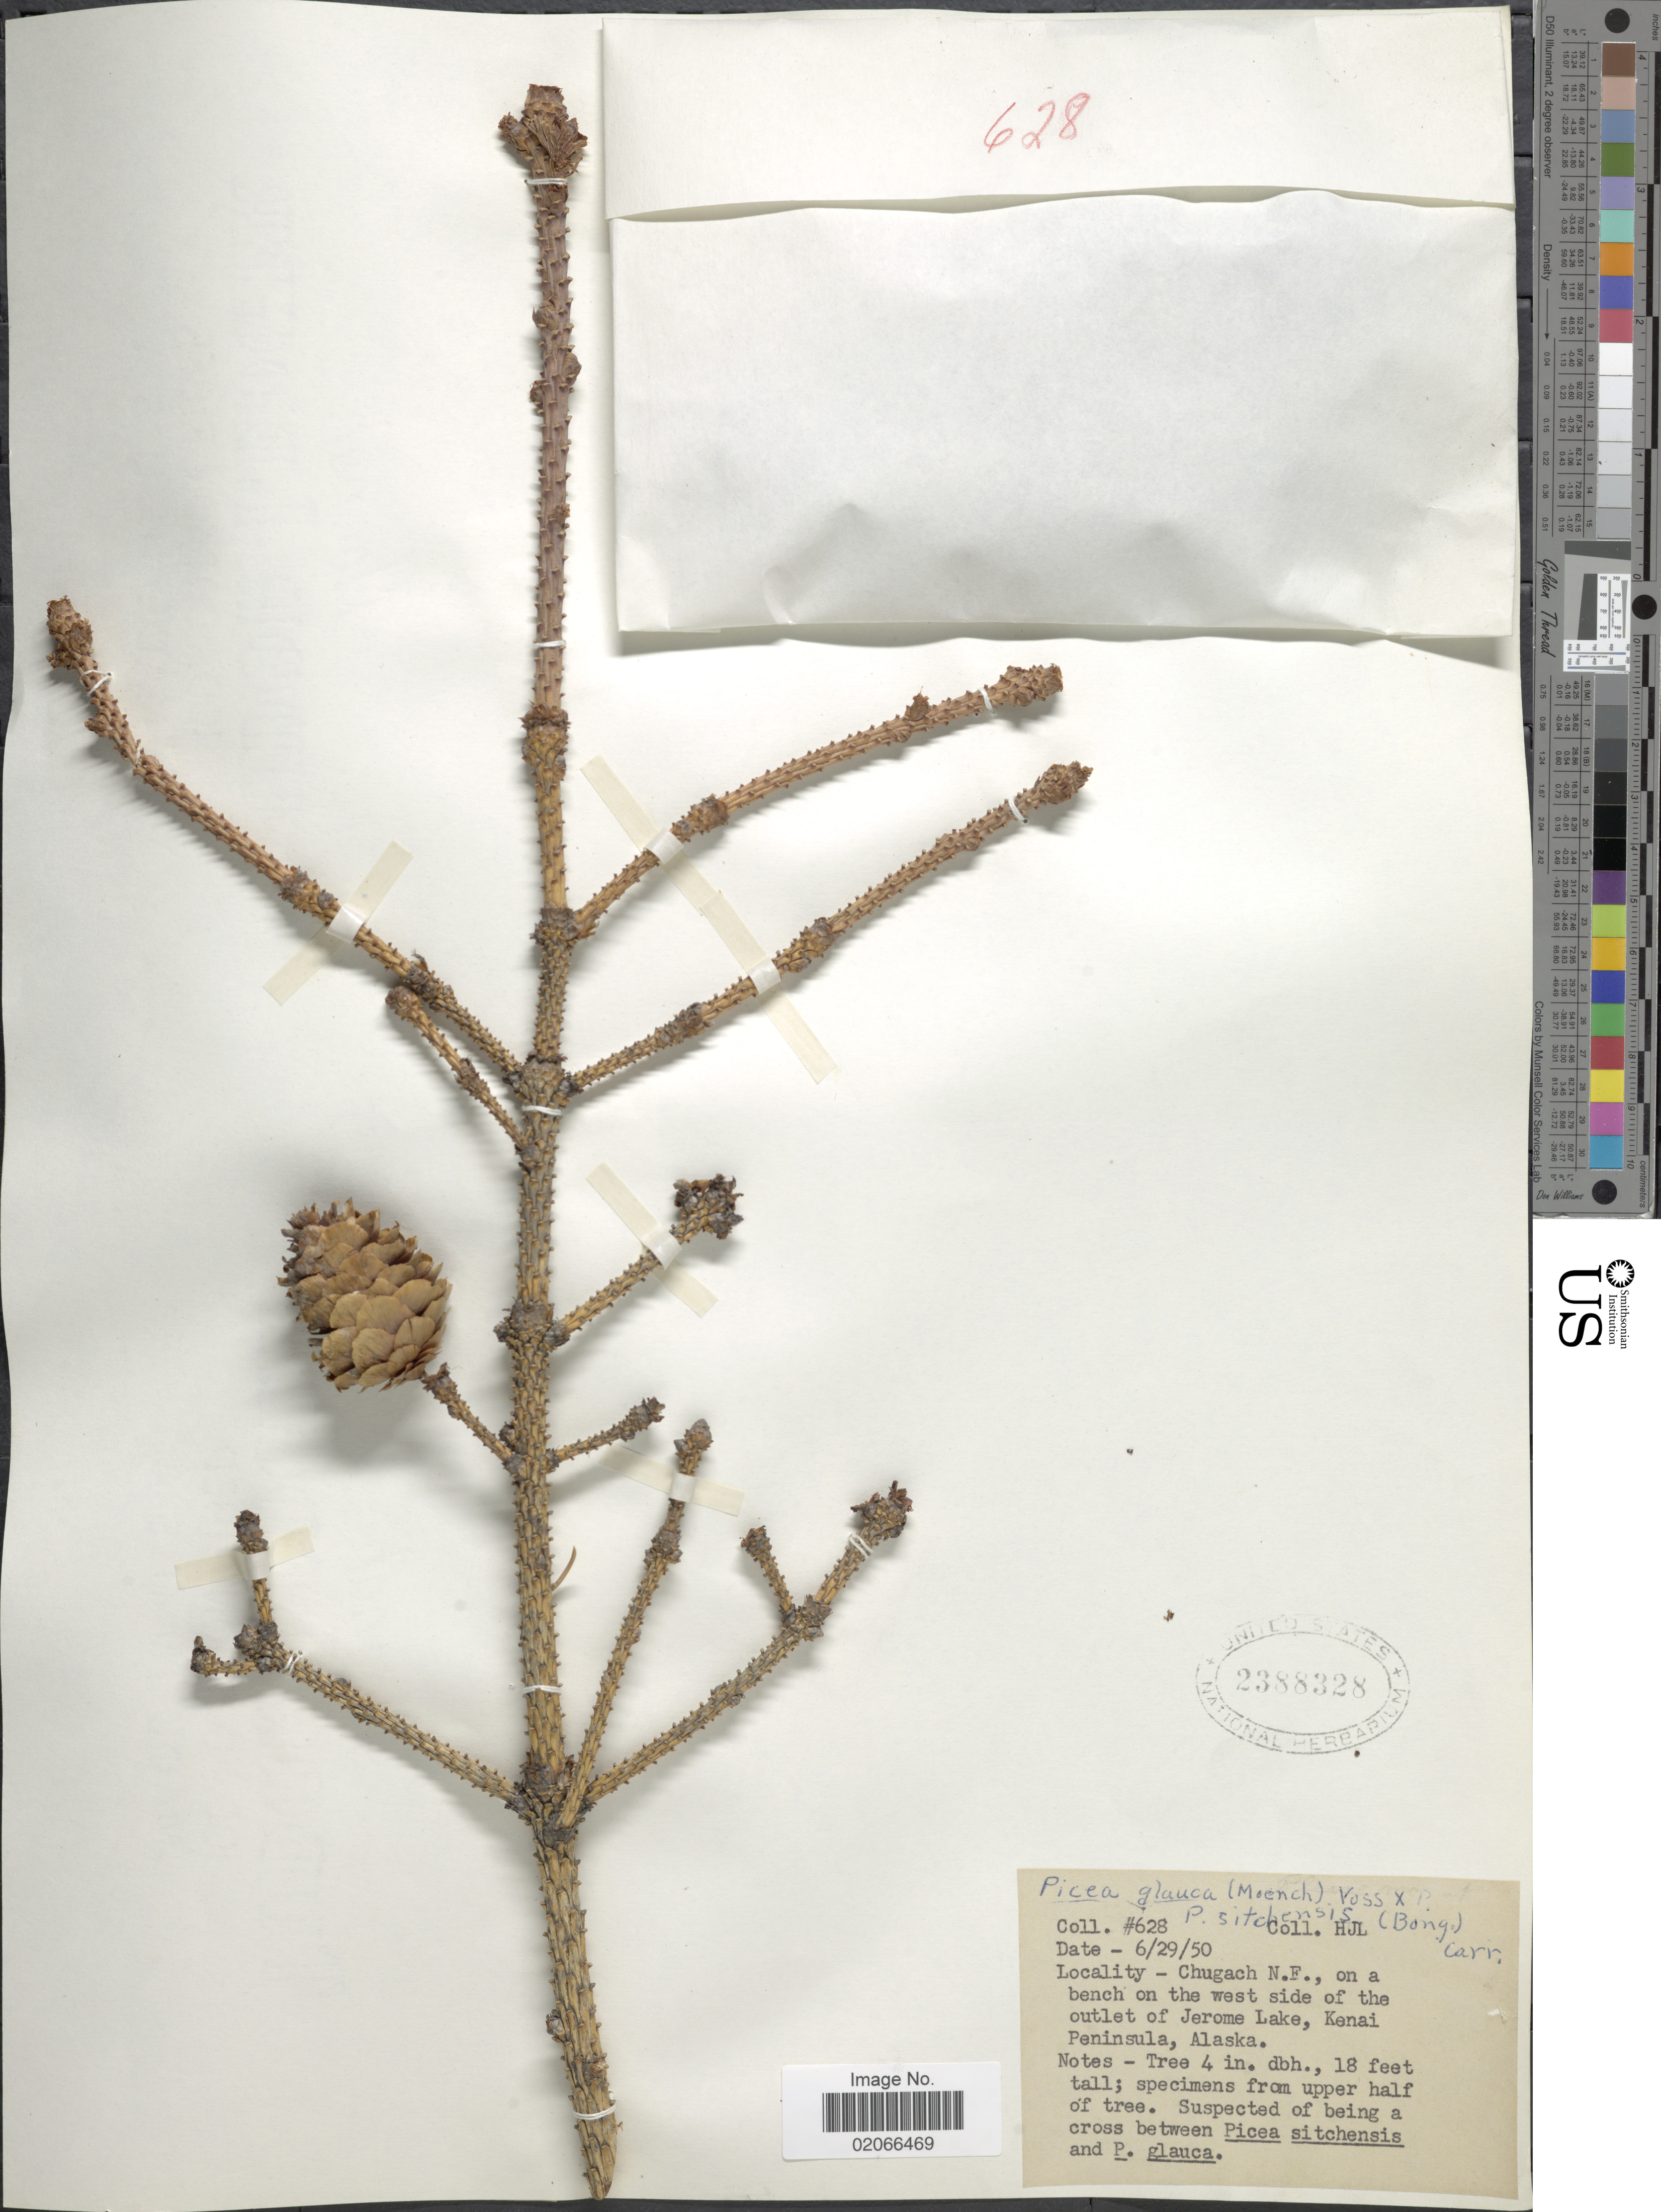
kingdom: Plantae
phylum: Tracheophyta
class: Pinopsida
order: Pinales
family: Pinaceae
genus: Picea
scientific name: Picea glauca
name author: (Moench) Voss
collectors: H. J. L.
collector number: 628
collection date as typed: Transcribed d/m/y: 29/6/50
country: United States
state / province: Alaska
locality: Chugacj N.F., on a bench on the west side of the outlet of Jerome Lake, Kenai, Peninsula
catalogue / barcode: US 2388328